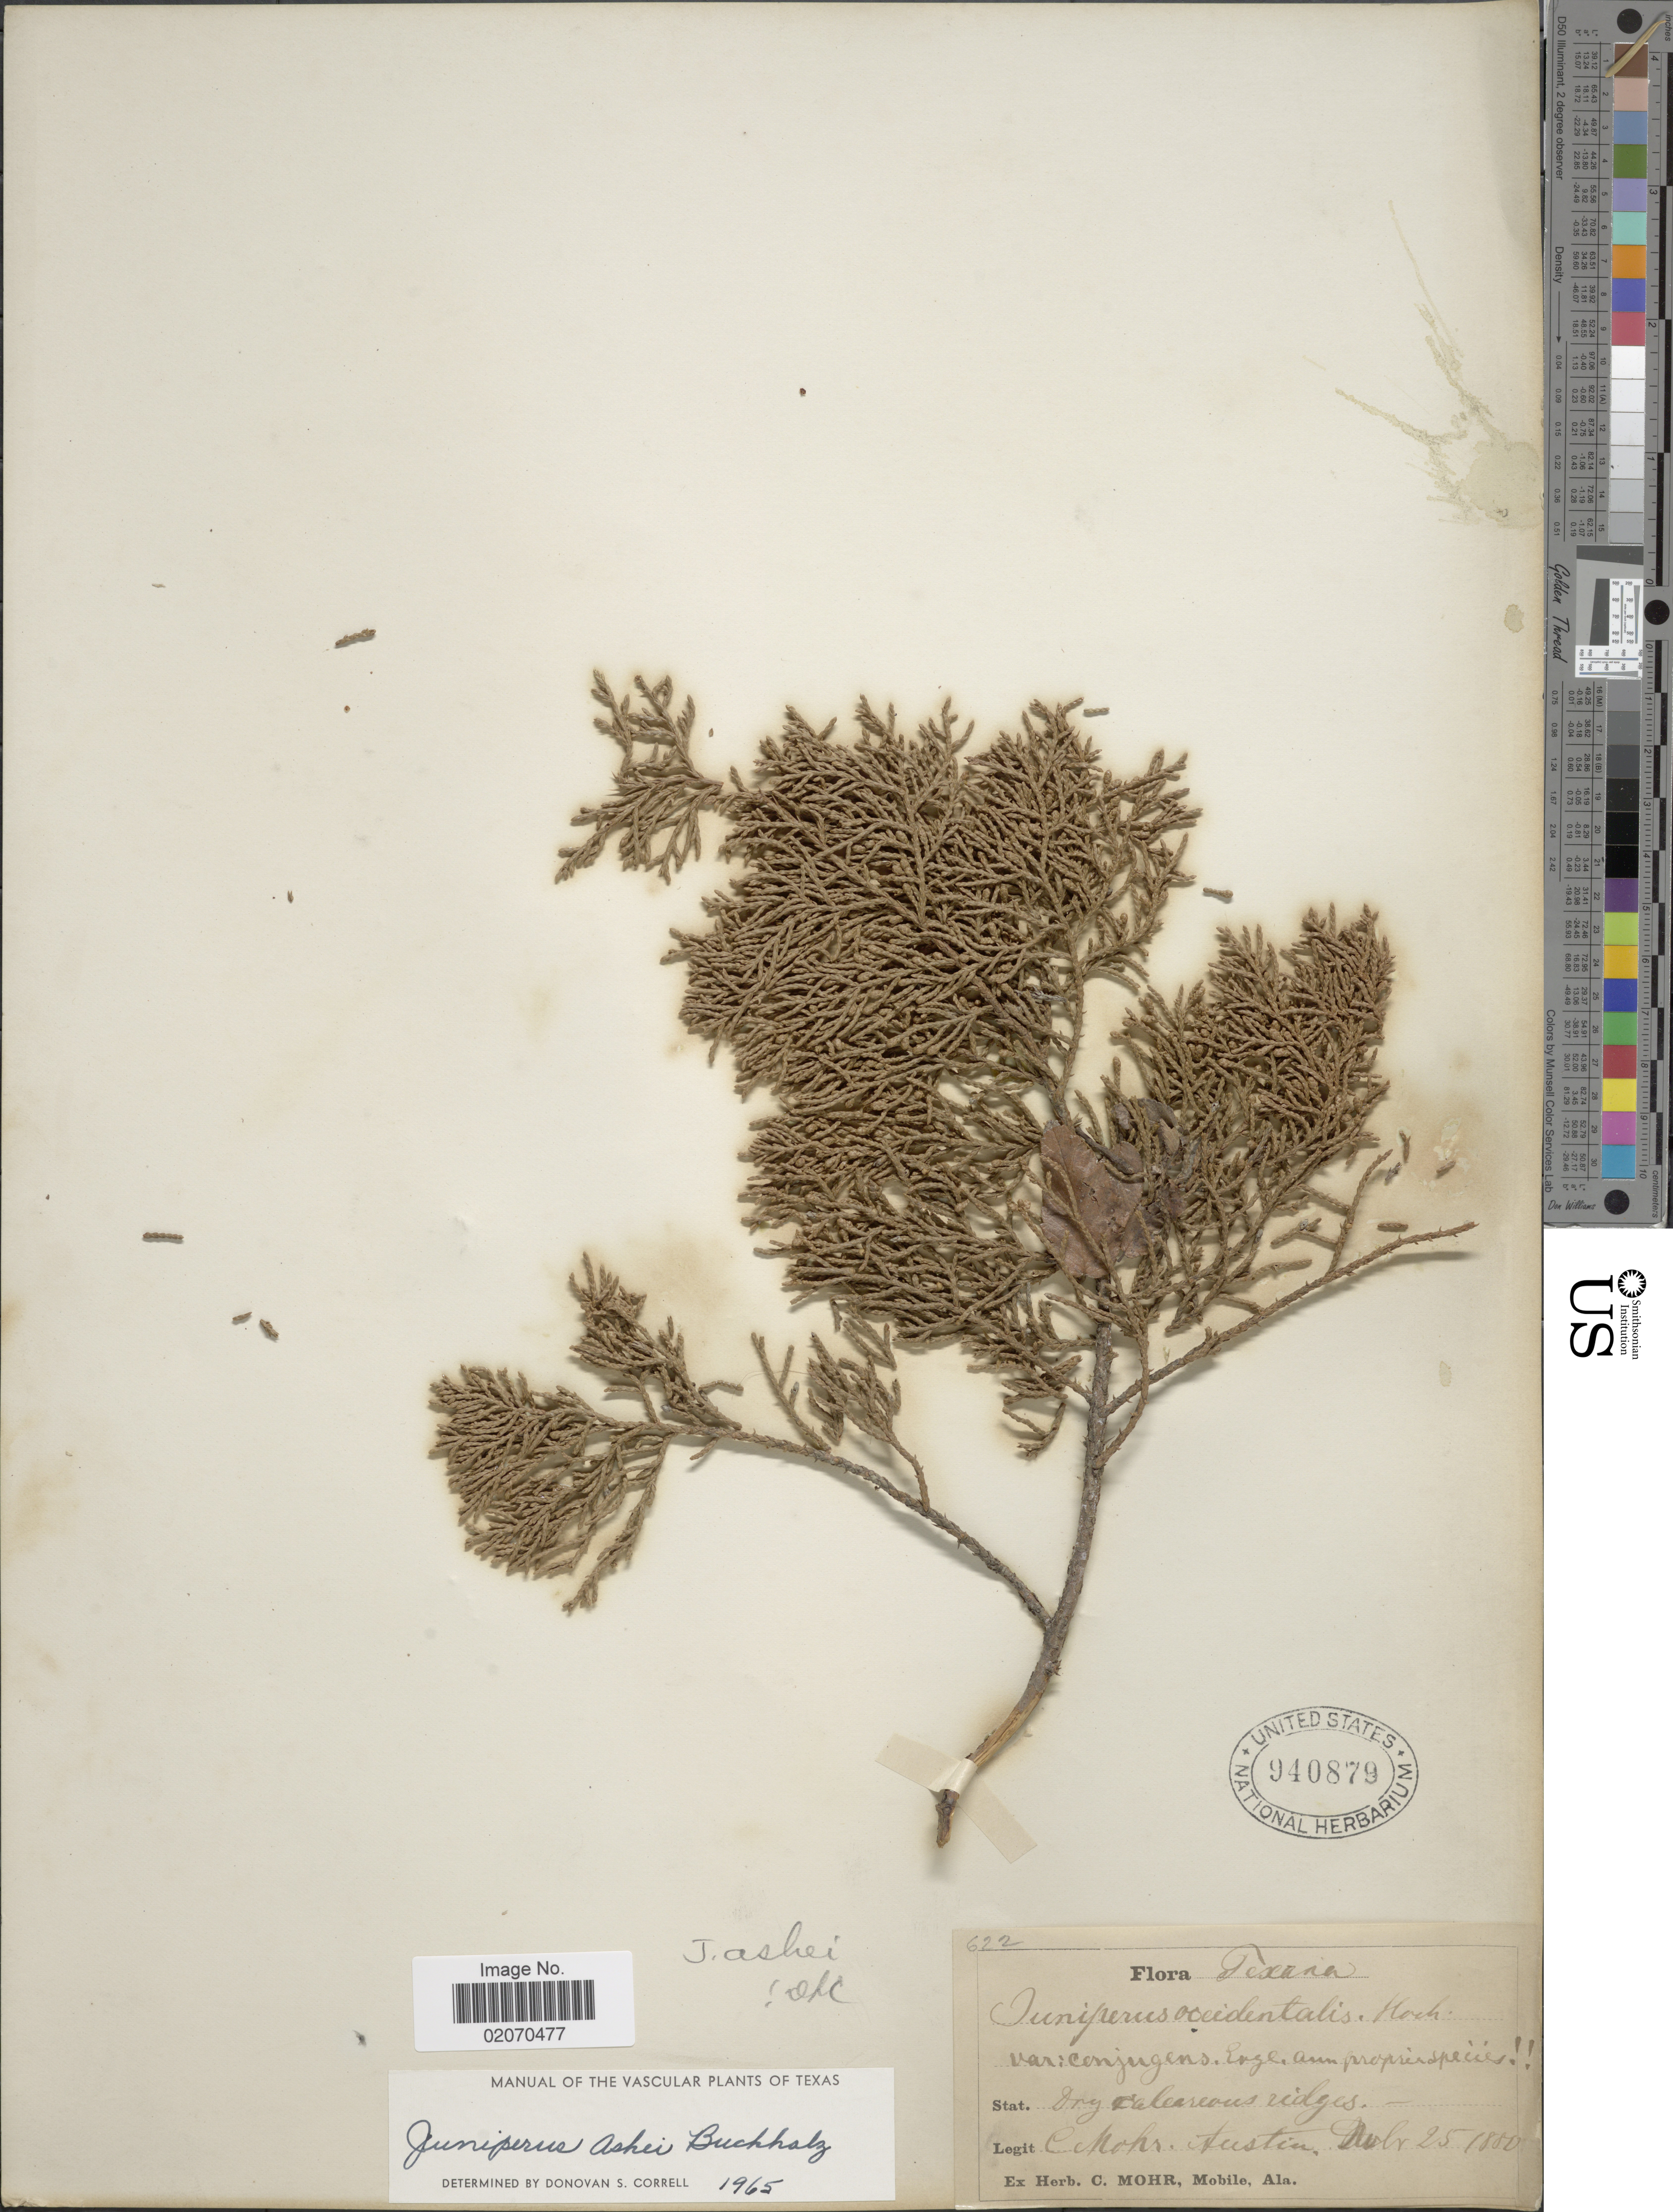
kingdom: Plantae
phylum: Tracheophyta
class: Pinopsida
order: Pinales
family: Cupressaceae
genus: Juniperus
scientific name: Juniperus ashei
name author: J. Buchholz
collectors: C. T. Mohr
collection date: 1880-11-25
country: United States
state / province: Texas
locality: Austin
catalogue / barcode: US 940779